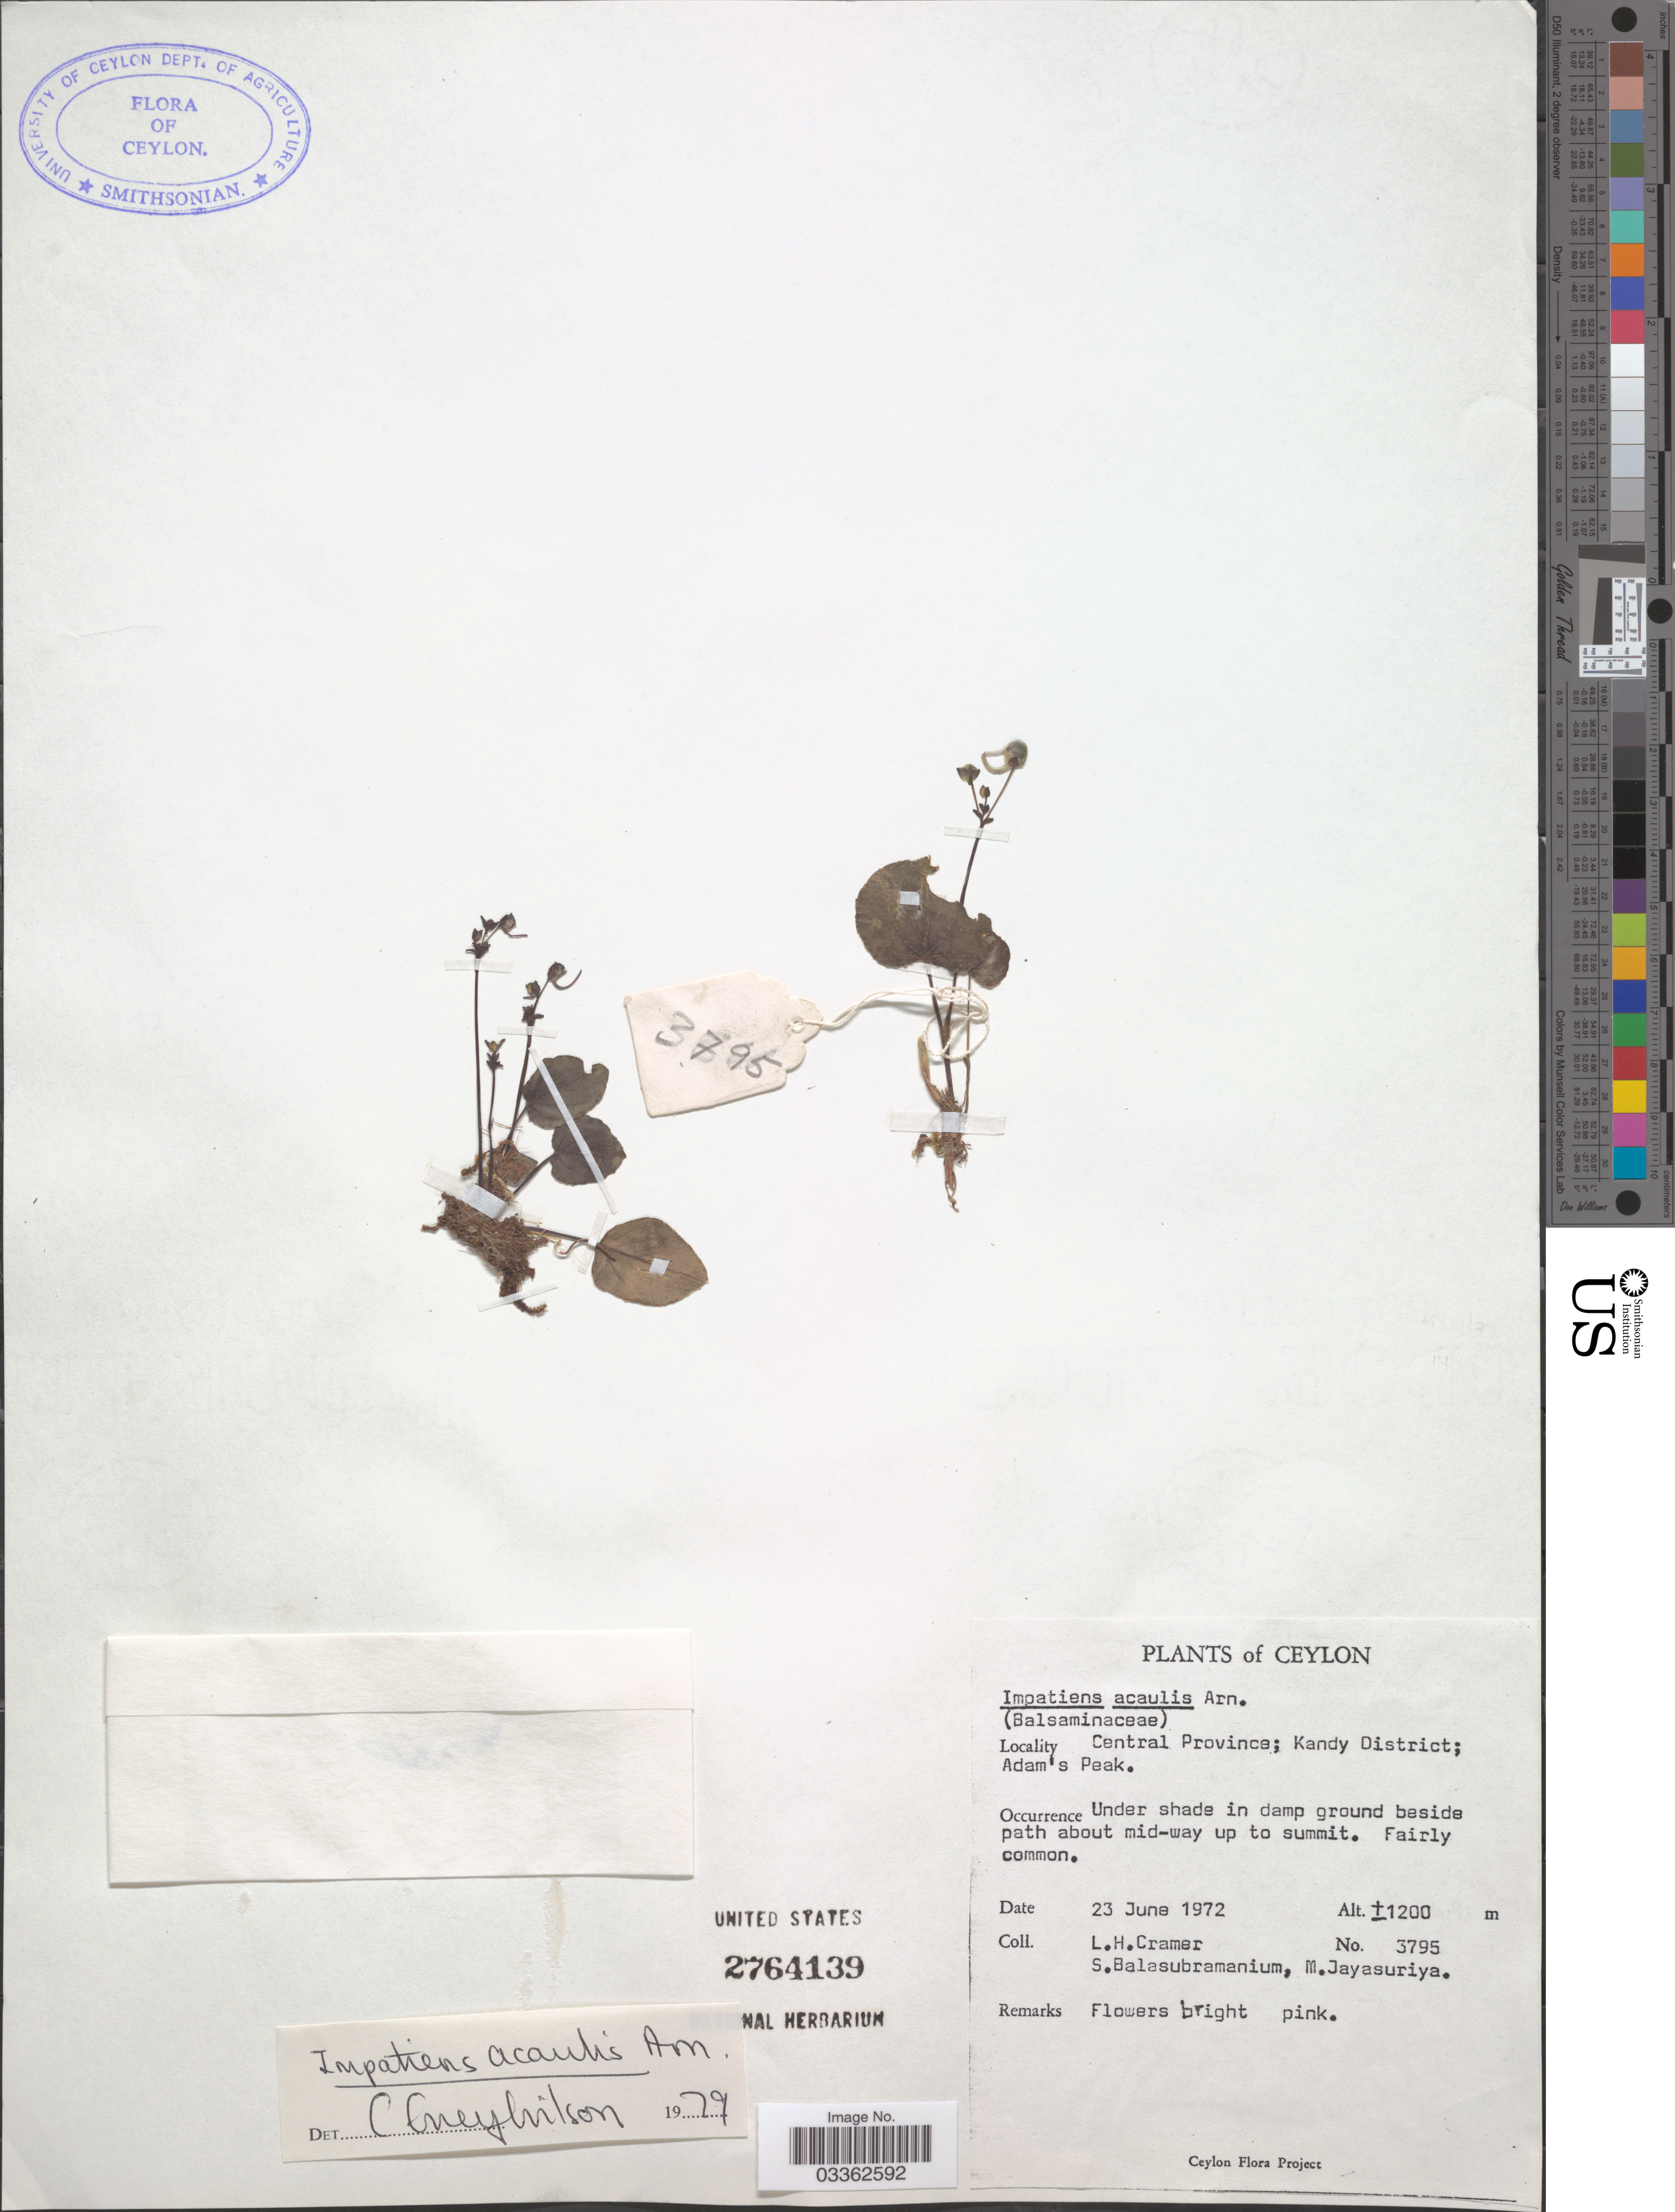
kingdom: Plantae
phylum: Tracheophyta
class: Magnoliopsida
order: Ericales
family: Balsaminaceae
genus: Impatiens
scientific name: Impatiens acaulis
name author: Arn.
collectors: L. H. Cramer, S. Balasubramanium & M. Jayasuriya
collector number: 3795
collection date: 1972-06-23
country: Sri Lanka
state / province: Central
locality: Ceylon. Kandy District; Adam's Peak. Path about mid-way up to summit.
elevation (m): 1200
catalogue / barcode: US 2764139